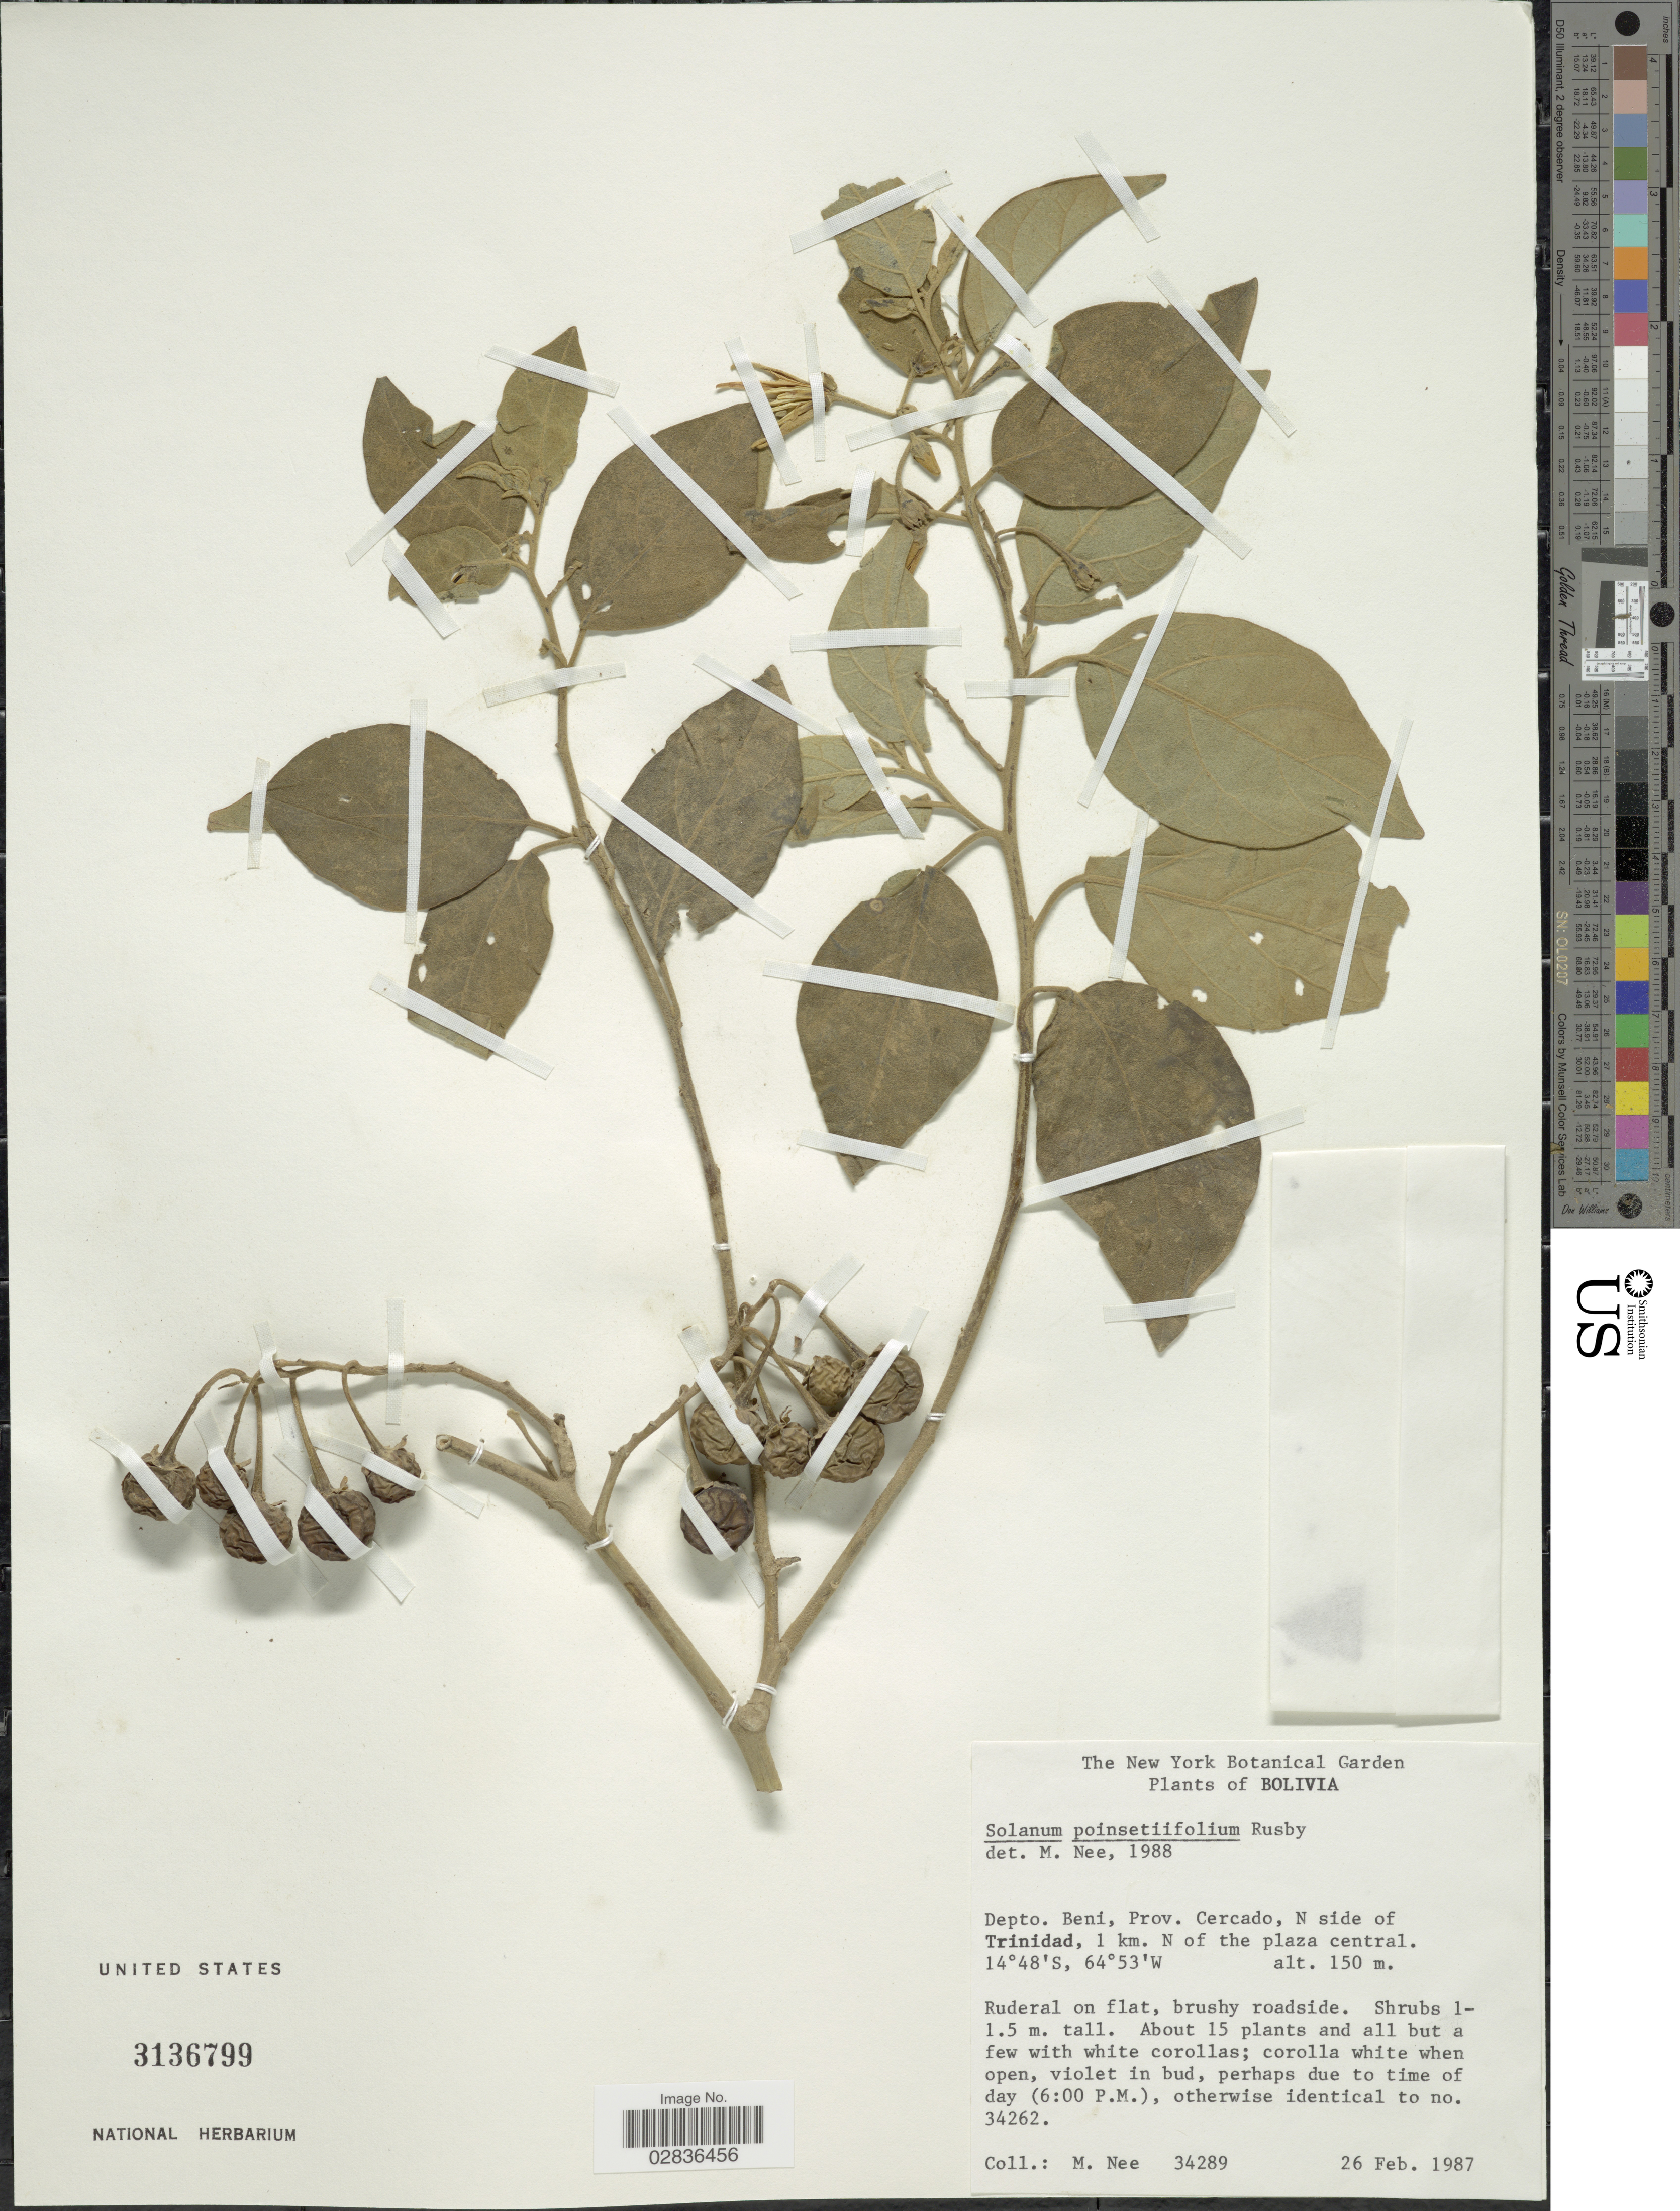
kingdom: Plantae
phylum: Tracheophyta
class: Magnoliopsida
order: Solanales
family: Solanaceae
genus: Solanum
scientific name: Solanum poinsettiifolium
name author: Rusby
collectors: M. Nee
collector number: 34289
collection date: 1987-02-26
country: Bolivia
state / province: Beni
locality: Depto. Beni, Prov. Cercado, N side of Trinidad, 1 km. N of the plaza central.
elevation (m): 150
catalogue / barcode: US 3136799